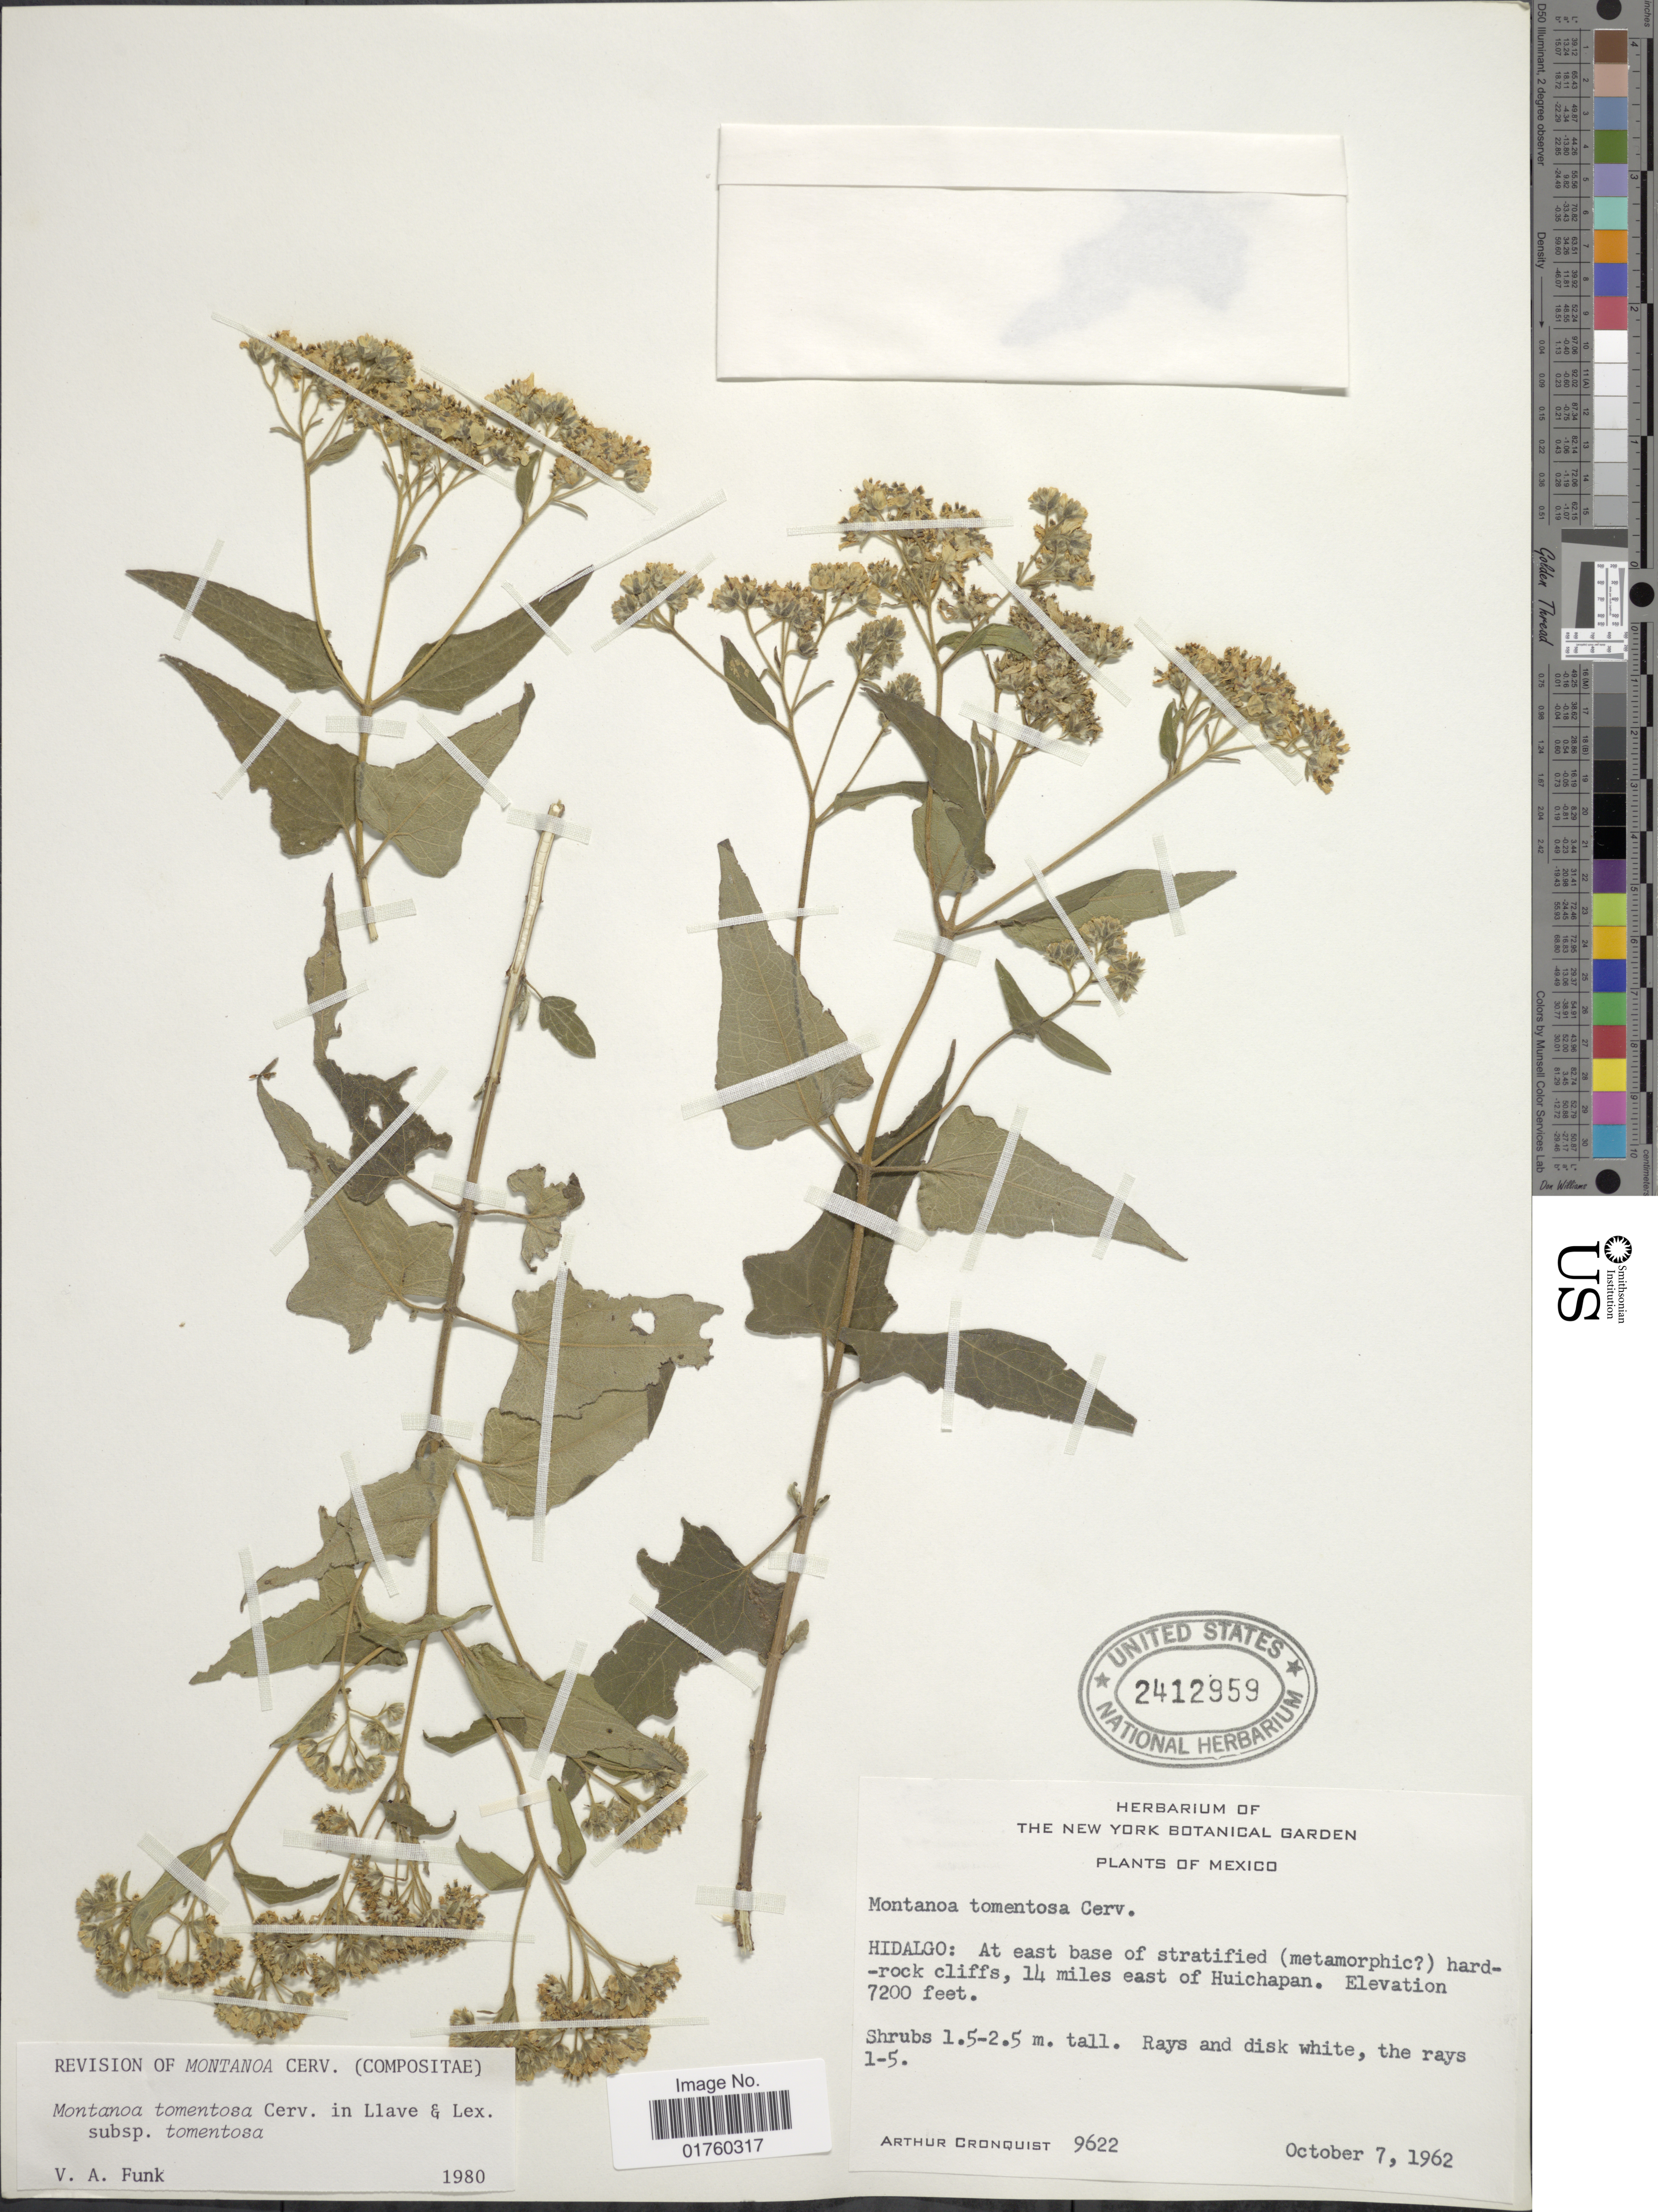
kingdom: Plantae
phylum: Tracheophyta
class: Magnoliopsida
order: Asterales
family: Asteraceae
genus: Montanoa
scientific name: Montanoa tomentosa subsp. tomentosa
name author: Cerv.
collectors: A. J. Cronquist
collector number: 9622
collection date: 1962-10-07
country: Mexico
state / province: Hidalgo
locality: At east base of stratified (metamorphic) hardrock cliffs, 14 miles east of Huichapan.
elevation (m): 2195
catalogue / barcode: US 2412959